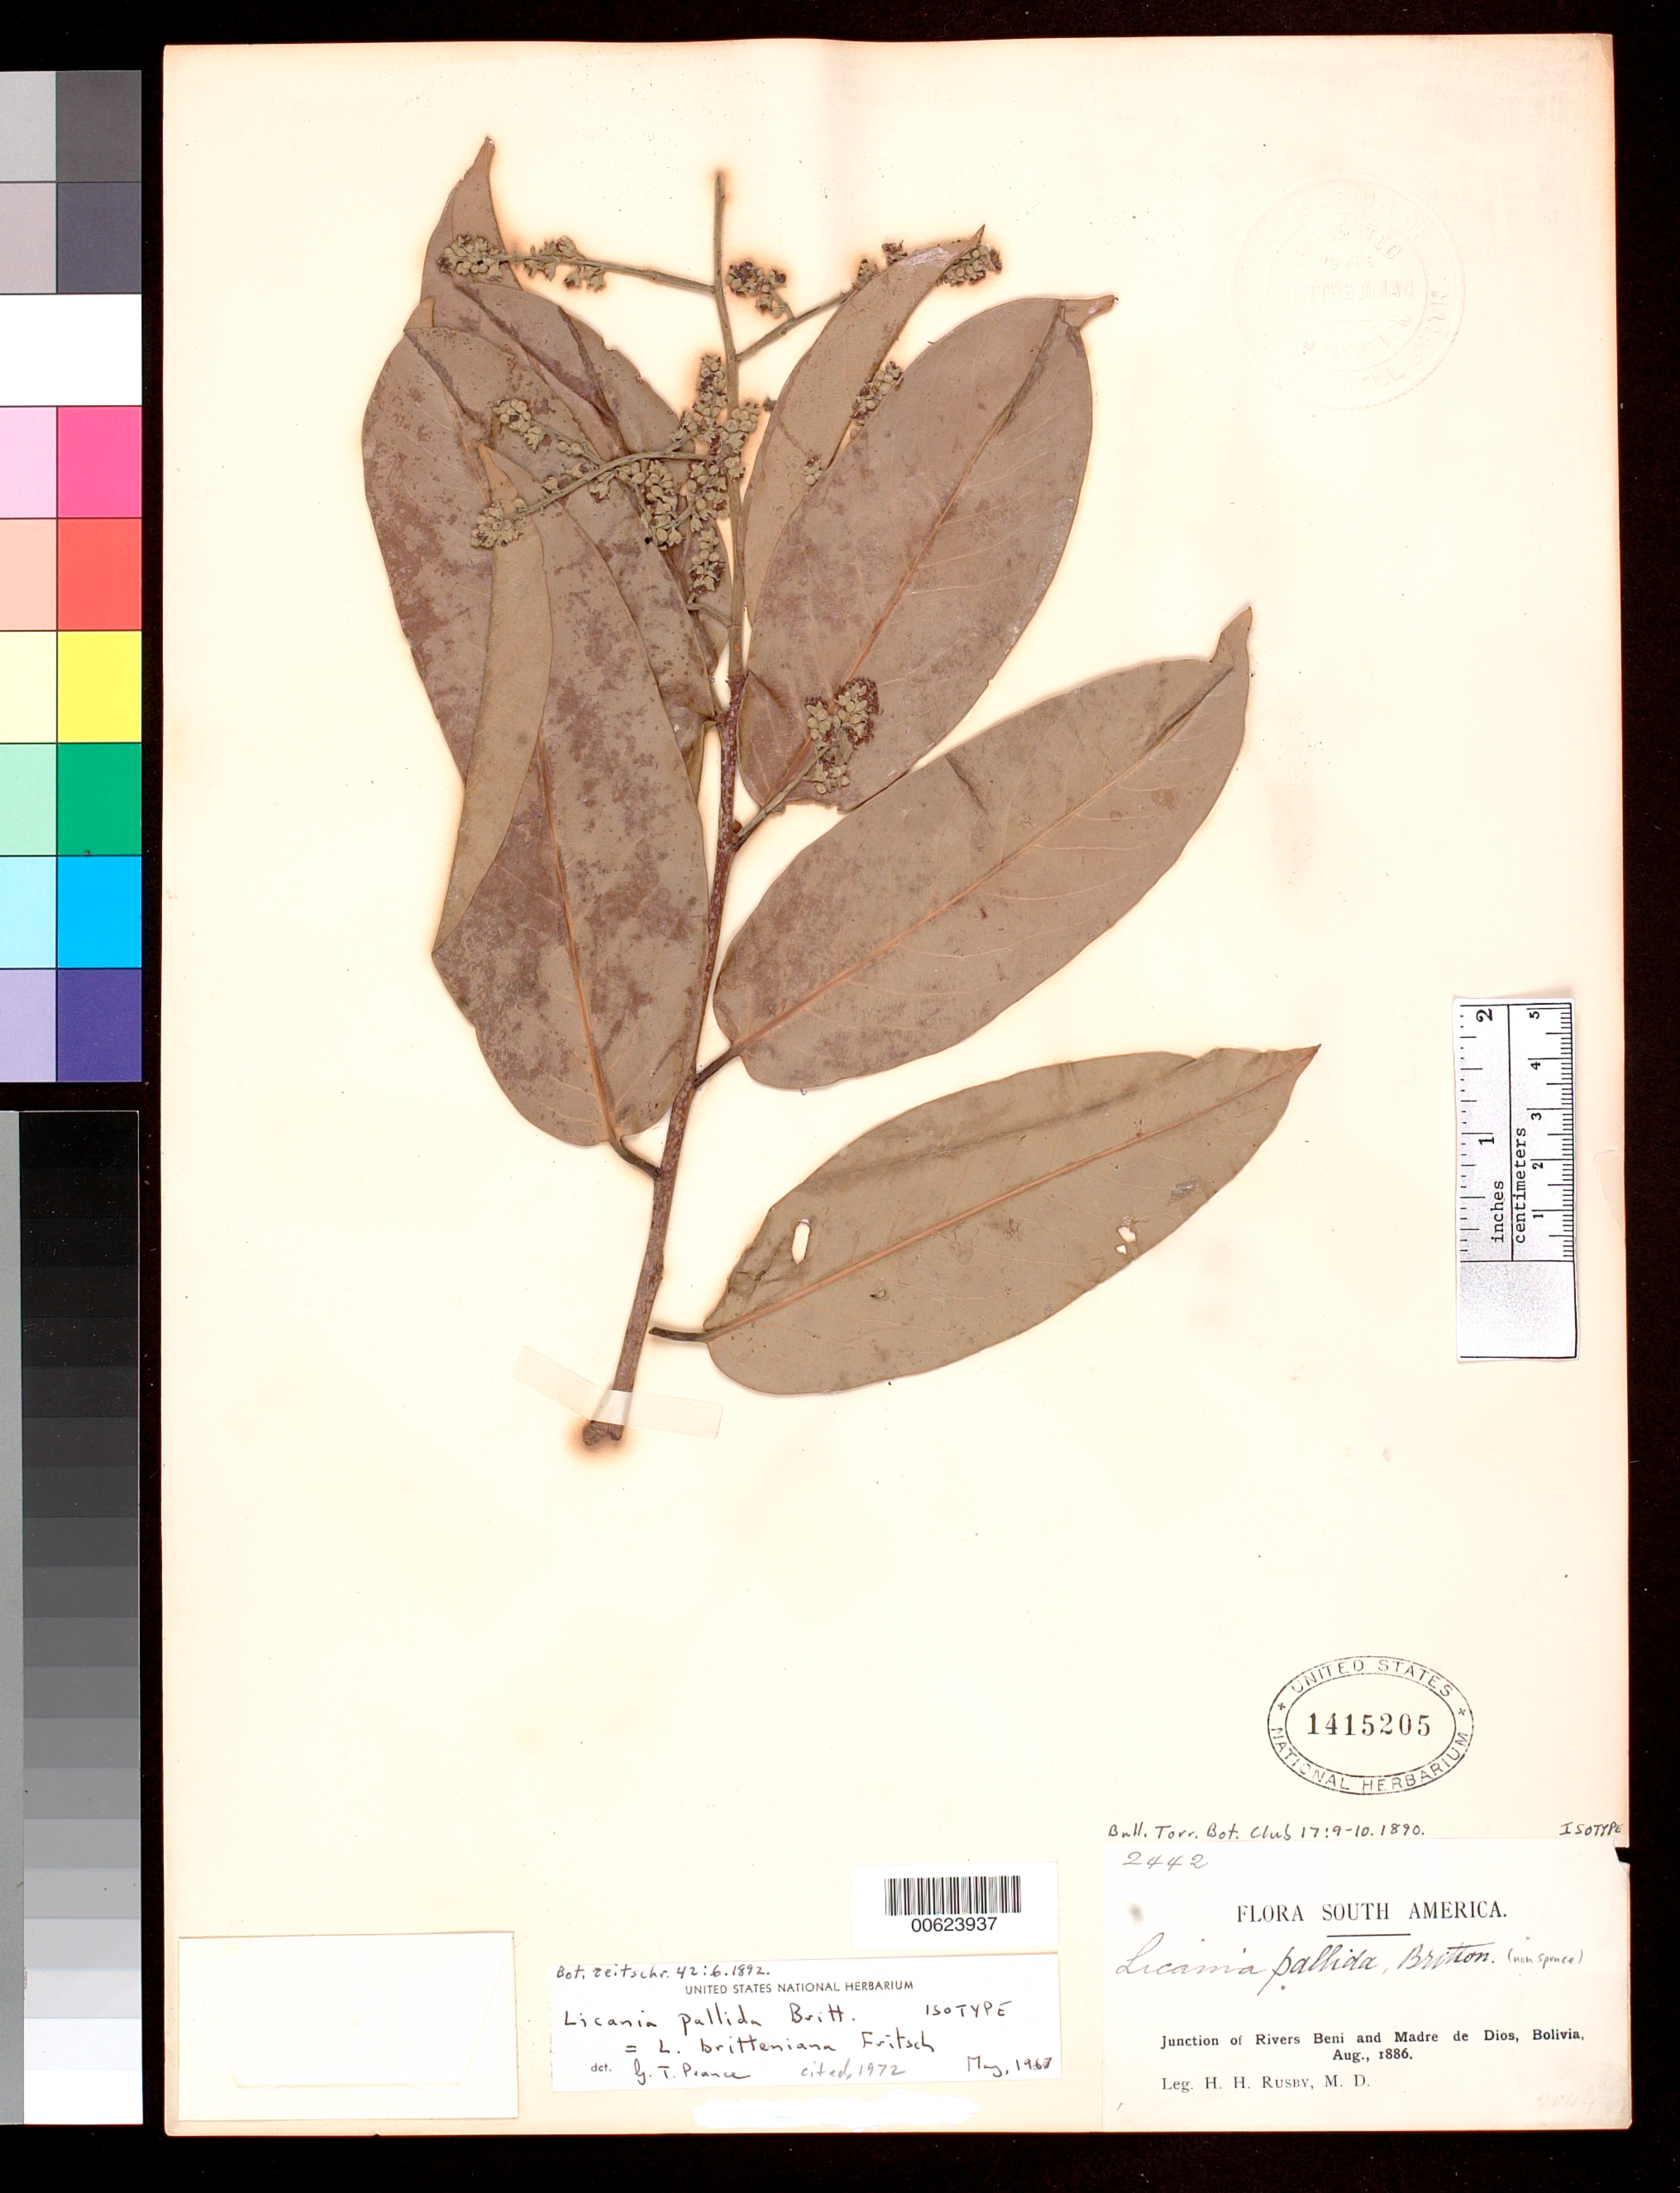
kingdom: Plantae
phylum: Tracheophyta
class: Magnoliopsida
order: Malpighiales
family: Chrysobalanaceae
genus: Licania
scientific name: Licania pallida Britton, nom. illeg.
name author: Britton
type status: Isotype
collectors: H. H. Rusby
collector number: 2442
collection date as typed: Aug 1886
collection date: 1886-08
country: Bolivia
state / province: Beni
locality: Junction of Rivers Beni and Madre de Dios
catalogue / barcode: US 1415205